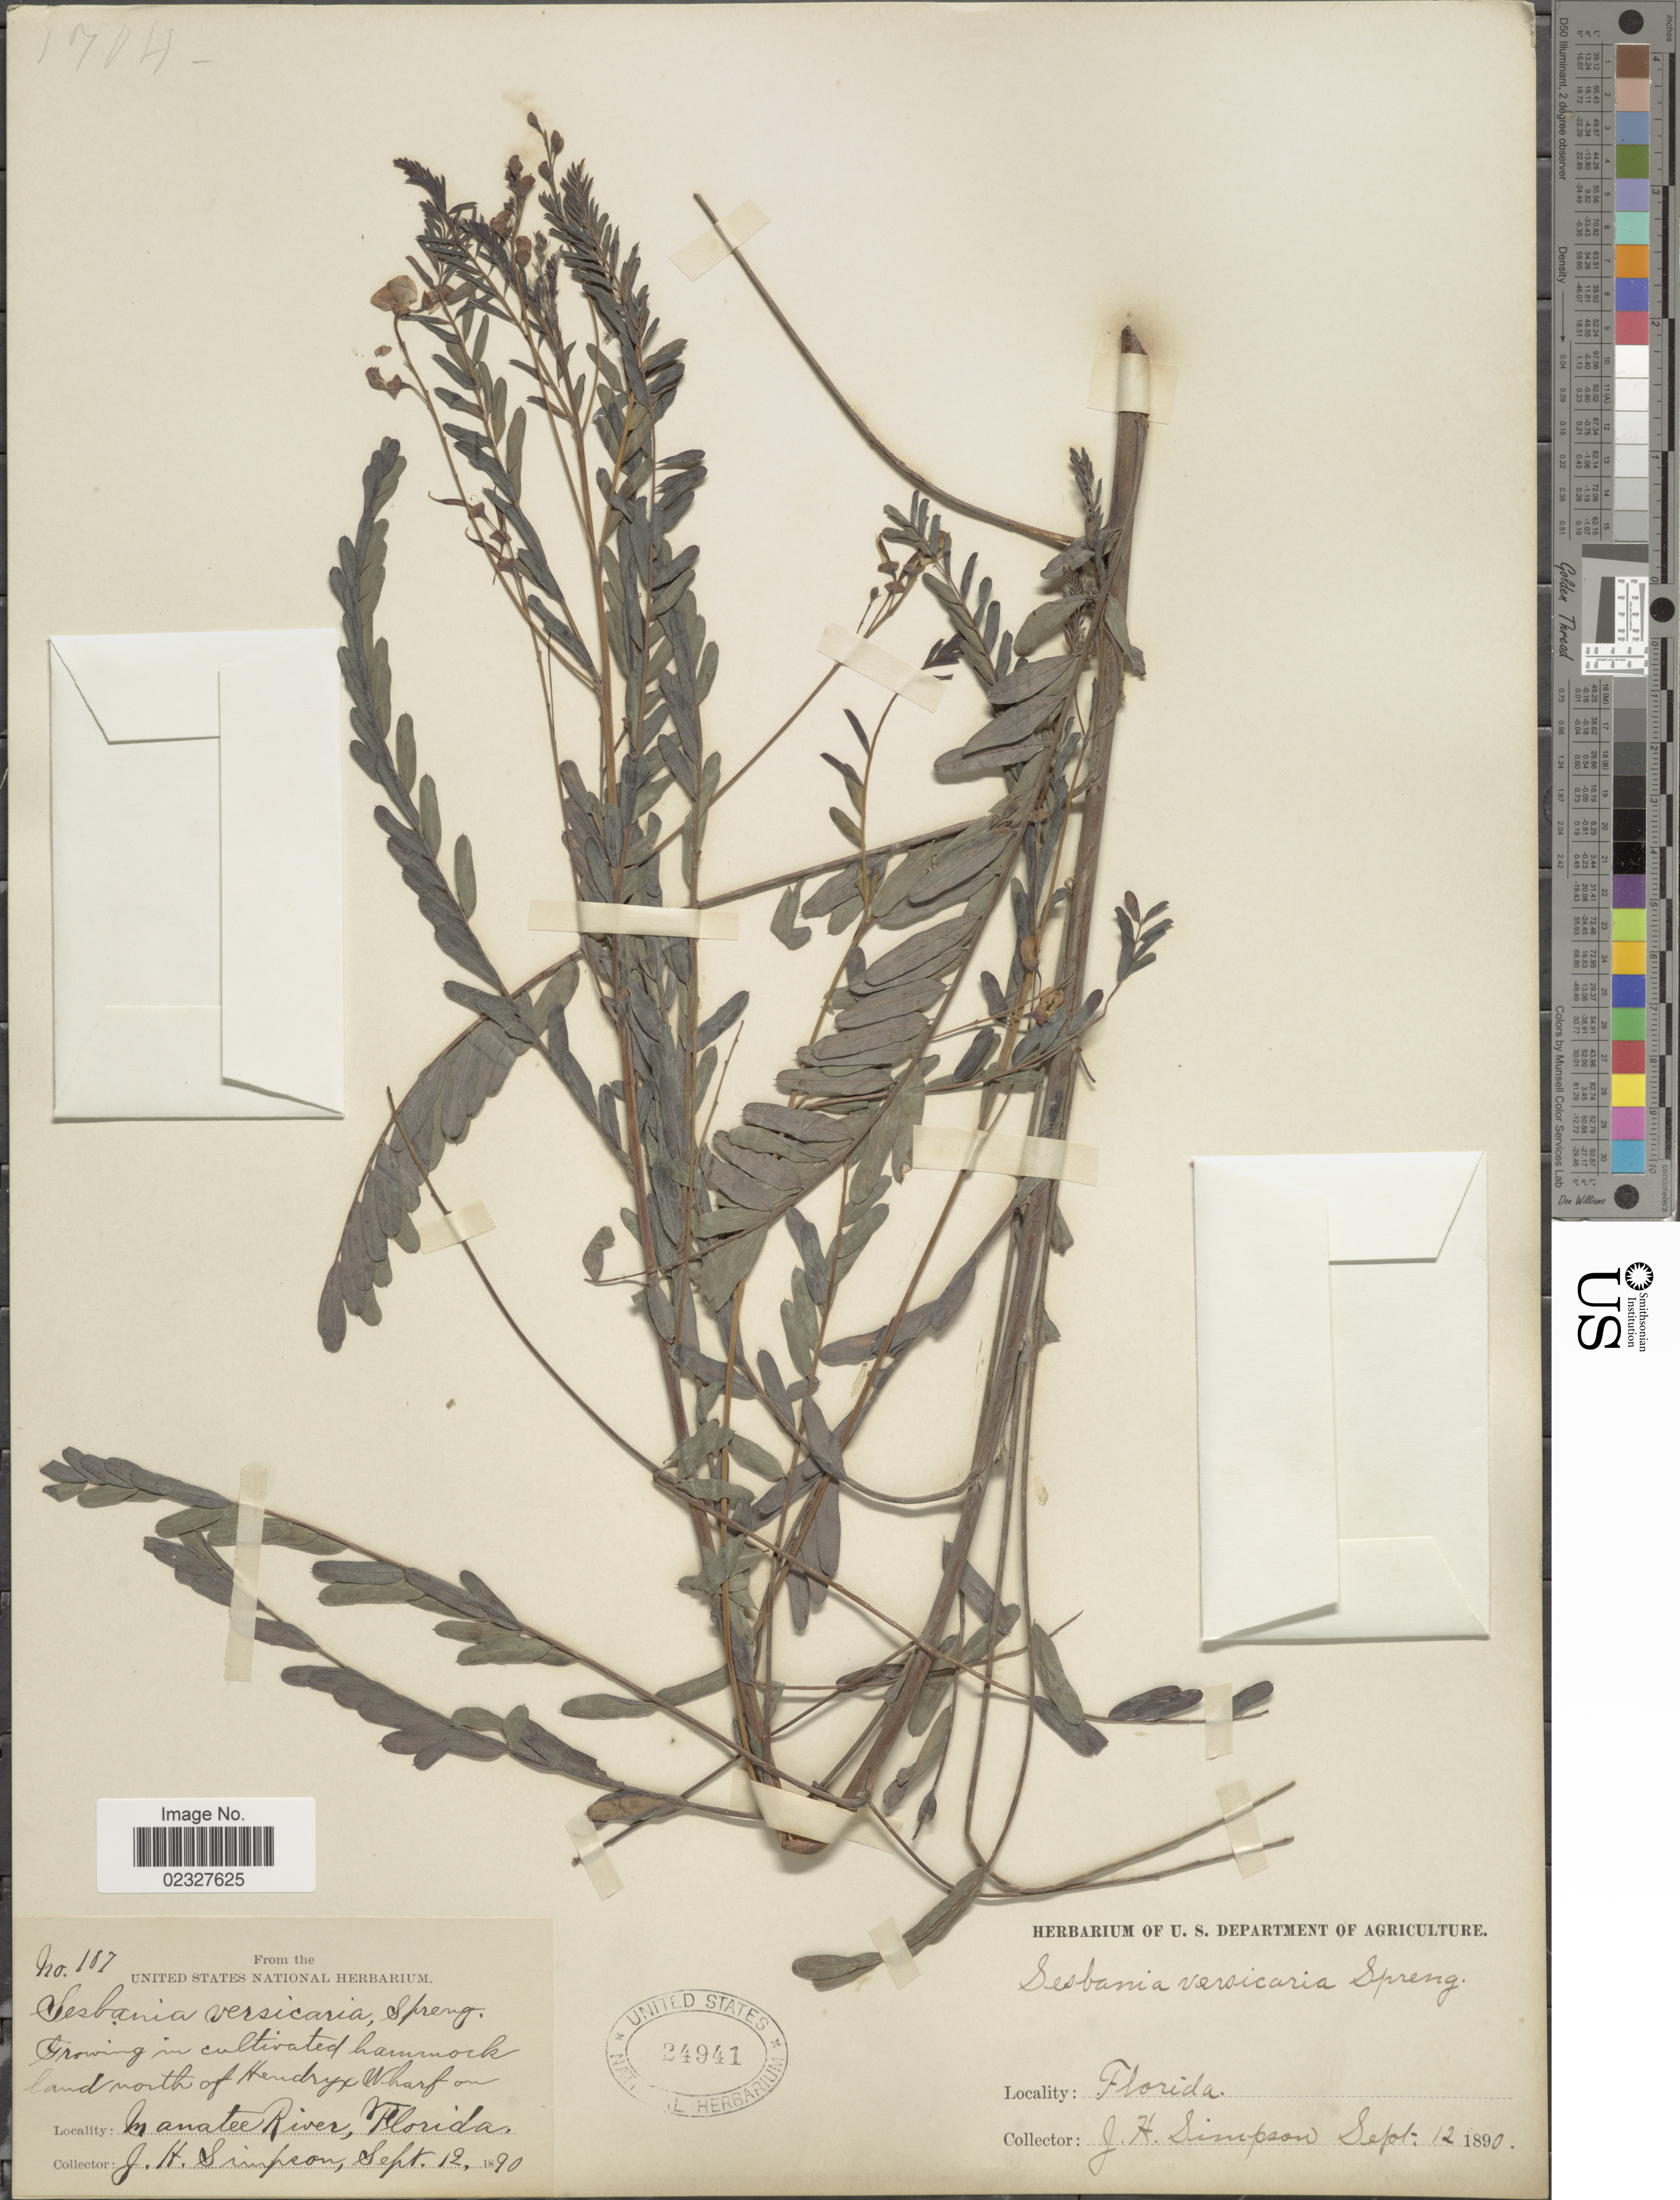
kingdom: Plantae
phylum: Tracheophyta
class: Magnoliopsida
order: Fabales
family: Fabaceae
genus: Sesbania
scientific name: Sesbania vesicaria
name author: (Jacq.) Elliott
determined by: Strong, Mark T., (BOT), Smithsonian Institution - National Museum of Natural History (UNITED STATES)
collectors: J. H. Simpson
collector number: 107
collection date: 1890-09-12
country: United States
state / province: Florida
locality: In cultivated hammock land north of Henryx Whaon Mantee River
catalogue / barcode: US 24941